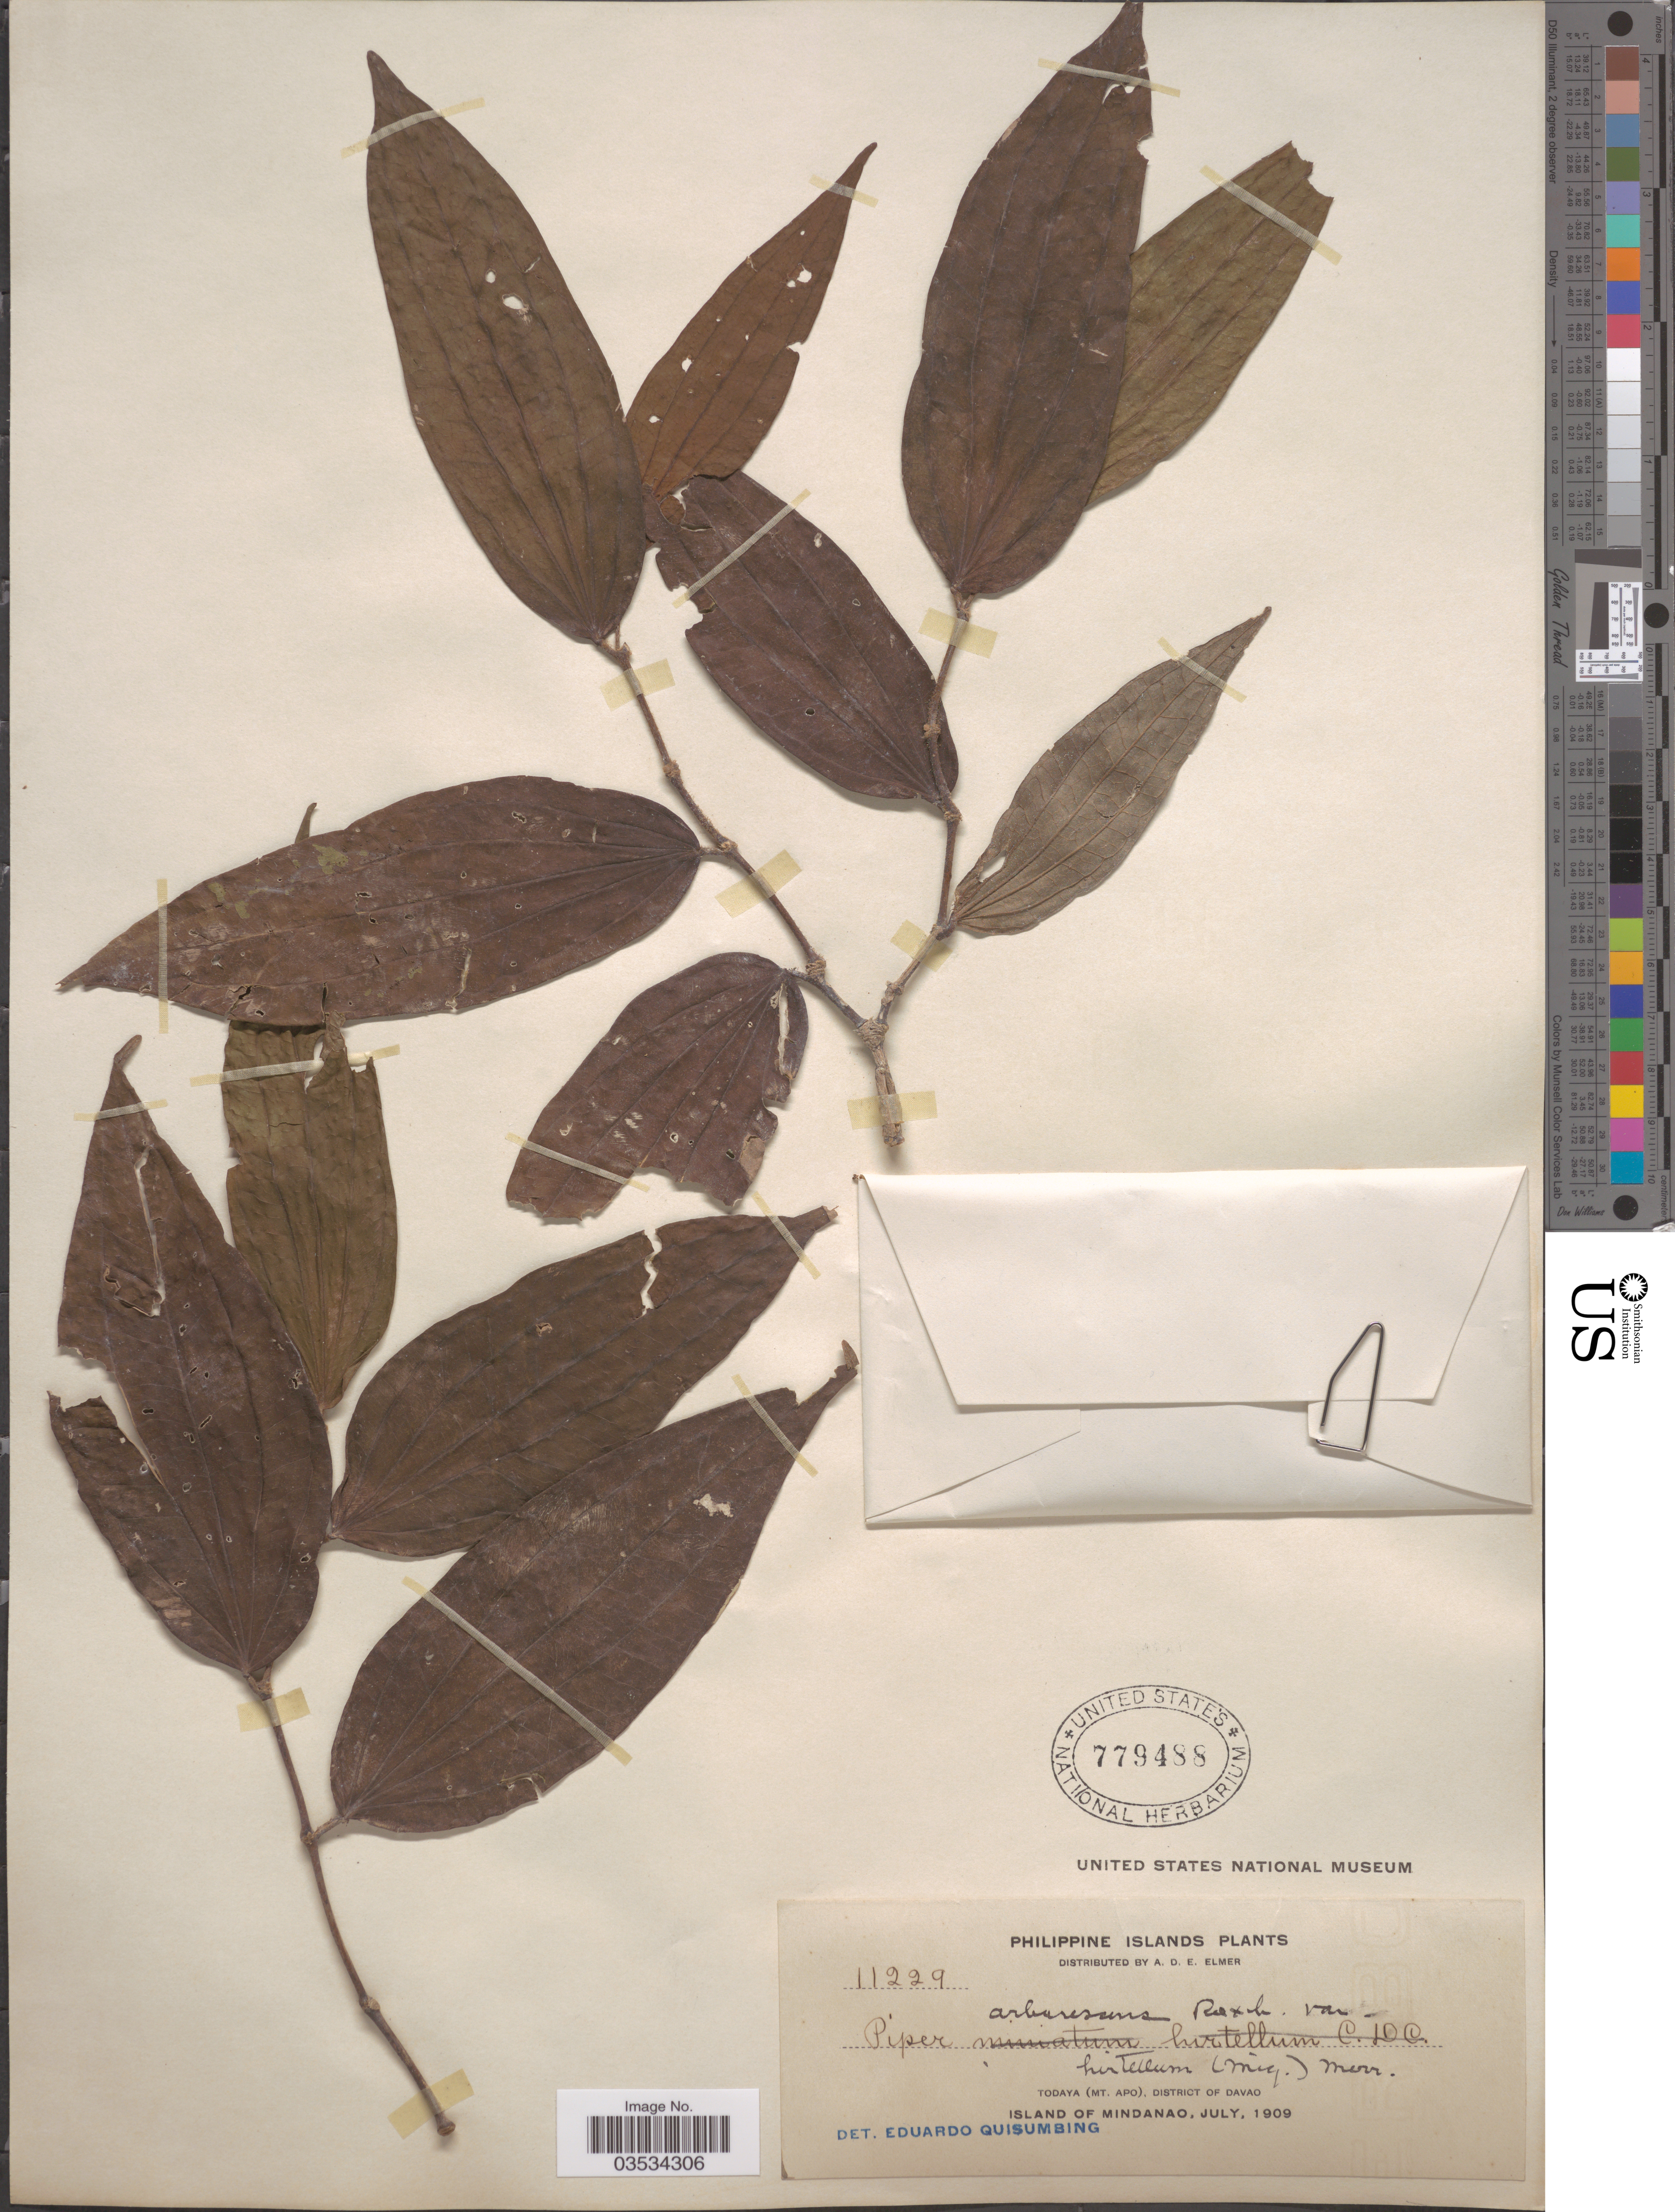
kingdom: Plantae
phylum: Tracheophyta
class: Magnoliopsida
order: Piperales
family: Piperaceae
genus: Piper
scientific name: Piper arborescens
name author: Roxb.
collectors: A. D. E. Elmer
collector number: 11229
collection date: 1909-07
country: Philippines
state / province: Davao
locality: Philippine Islands. Todaya (Mt. Apo), District of Davao. Island of Mindanao.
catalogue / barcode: US 779488